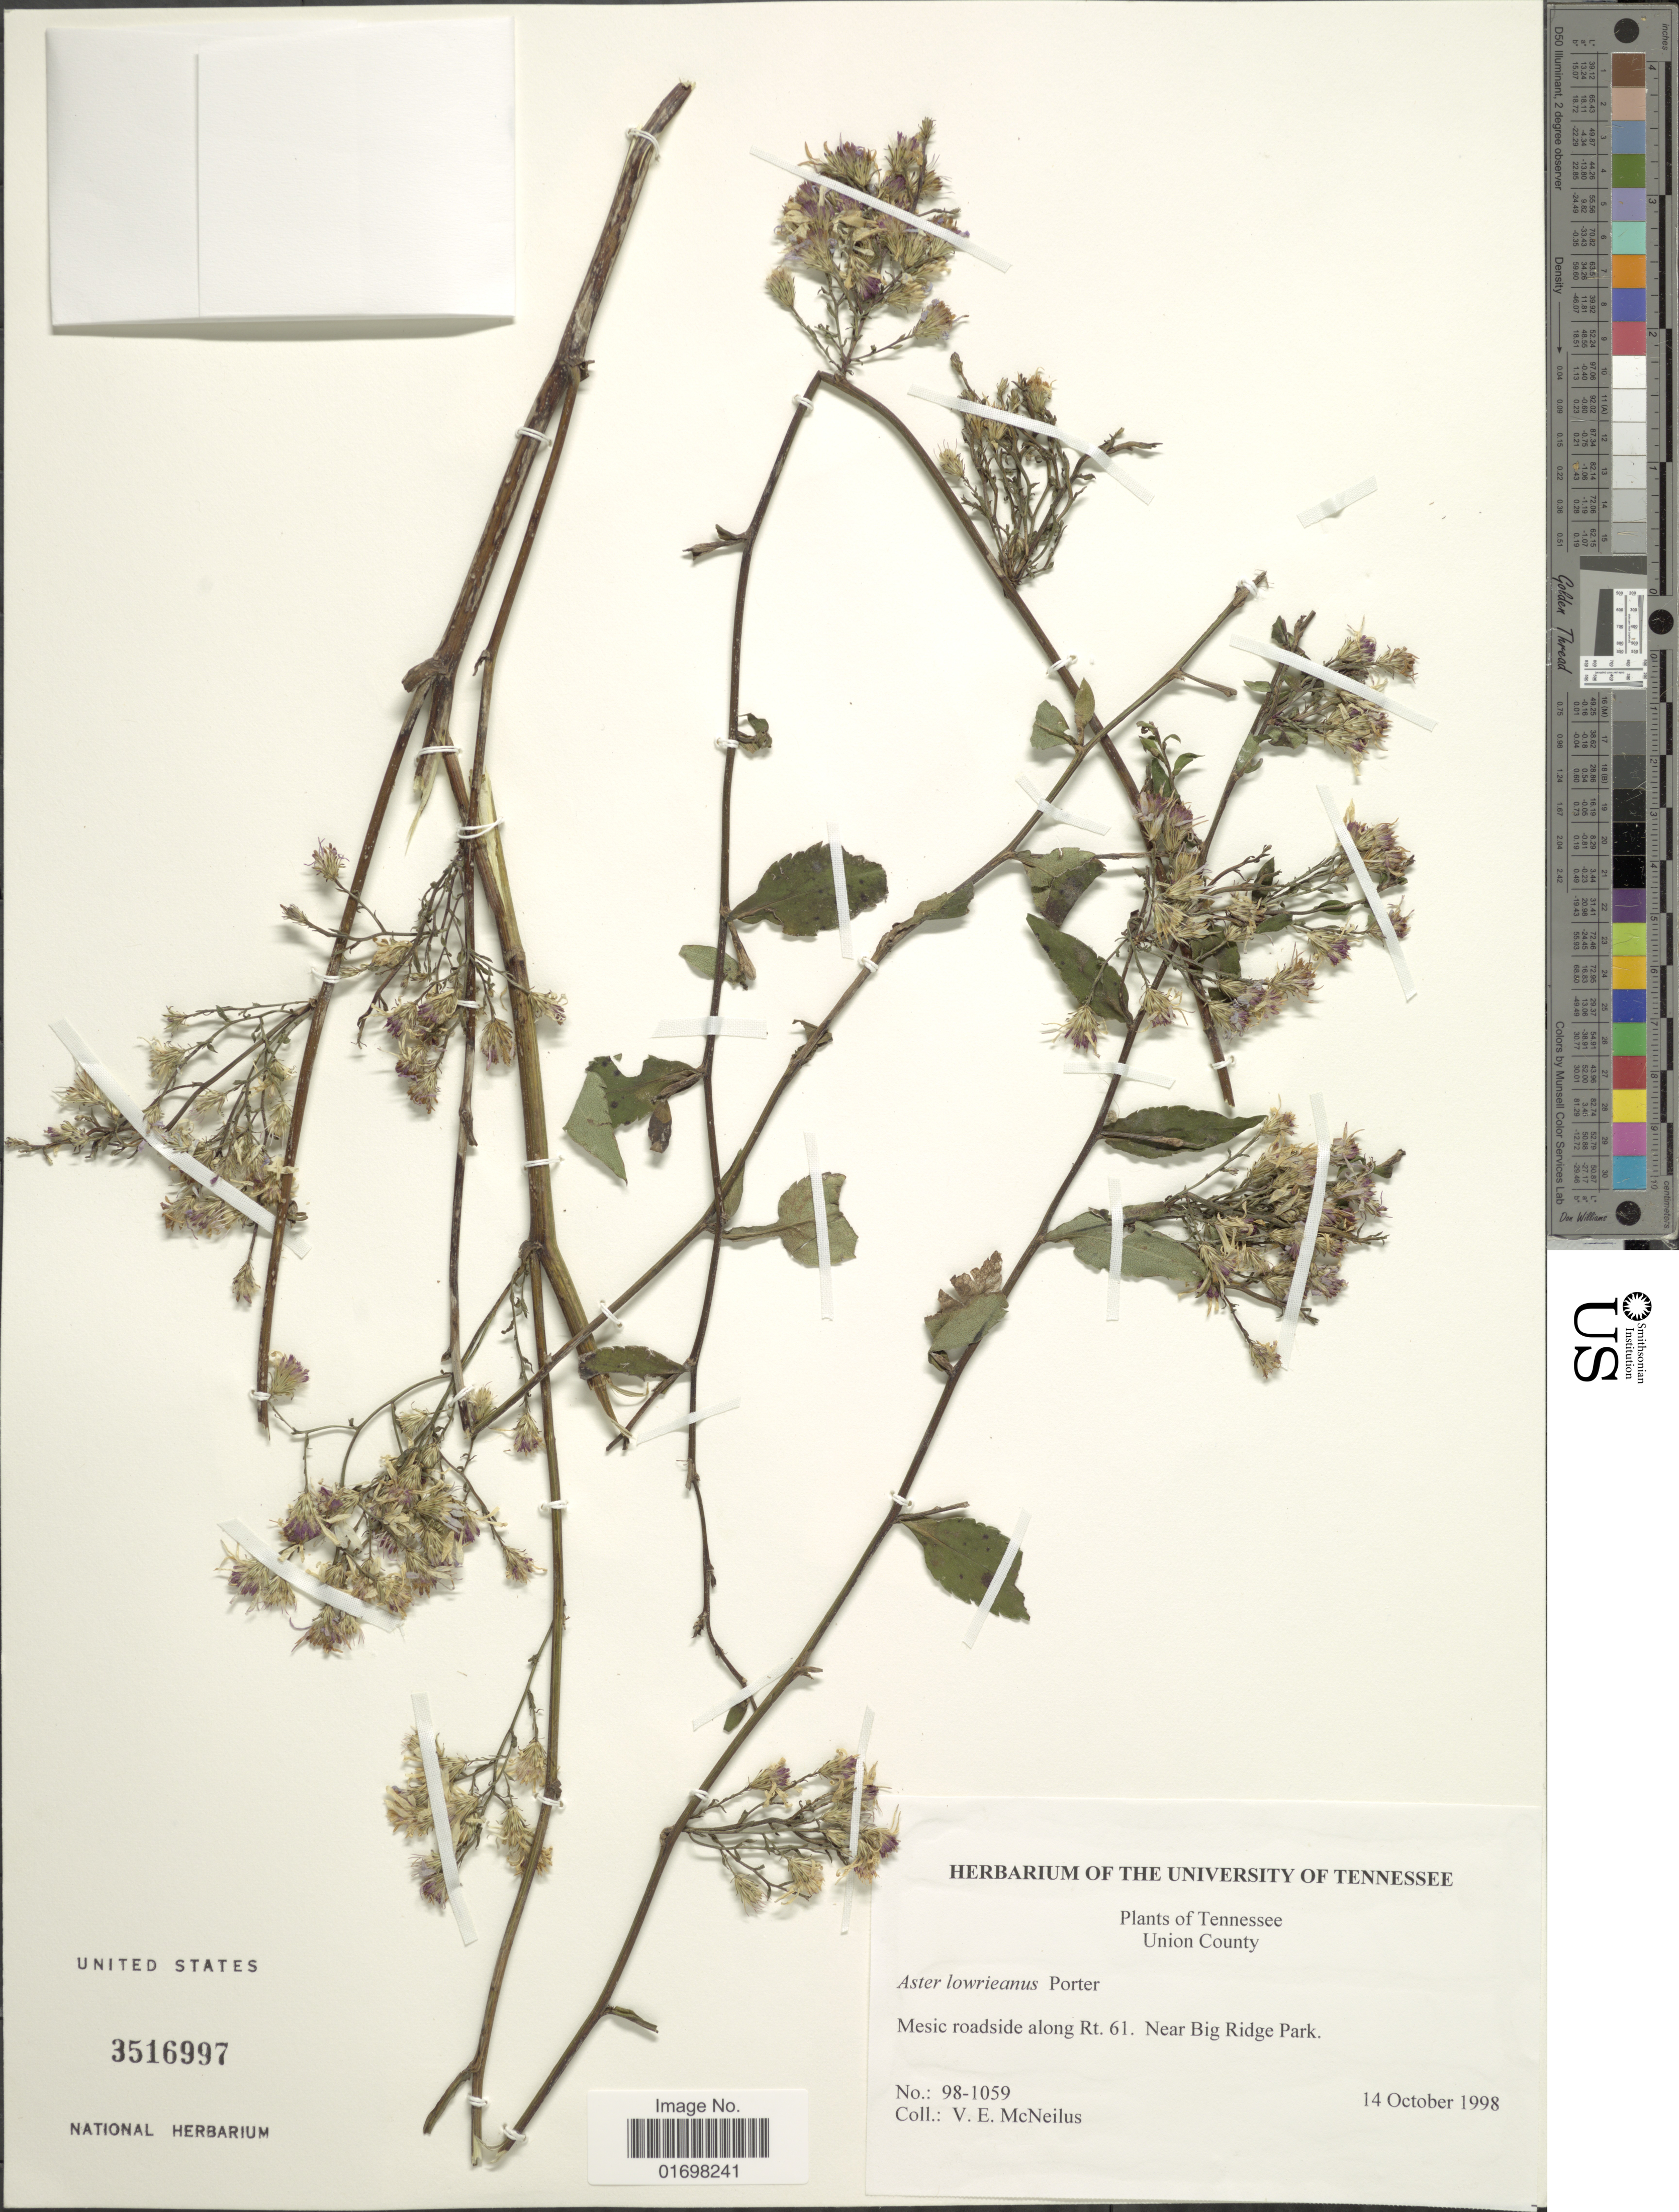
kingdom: Plantae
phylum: Tracheophyta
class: Magnoliopsida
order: Asterales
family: Asteraceae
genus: Symphyotrichum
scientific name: Symphyotrichum cordifolium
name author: (L.) G.L. Nesom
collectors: V. Mcneilus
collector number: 98-1059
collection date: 1998-10-14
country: United States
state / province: Tennessee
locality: Union County, Mesic roadside along Rt.61. Near Big Ridge Park.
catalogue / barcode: US 3516997